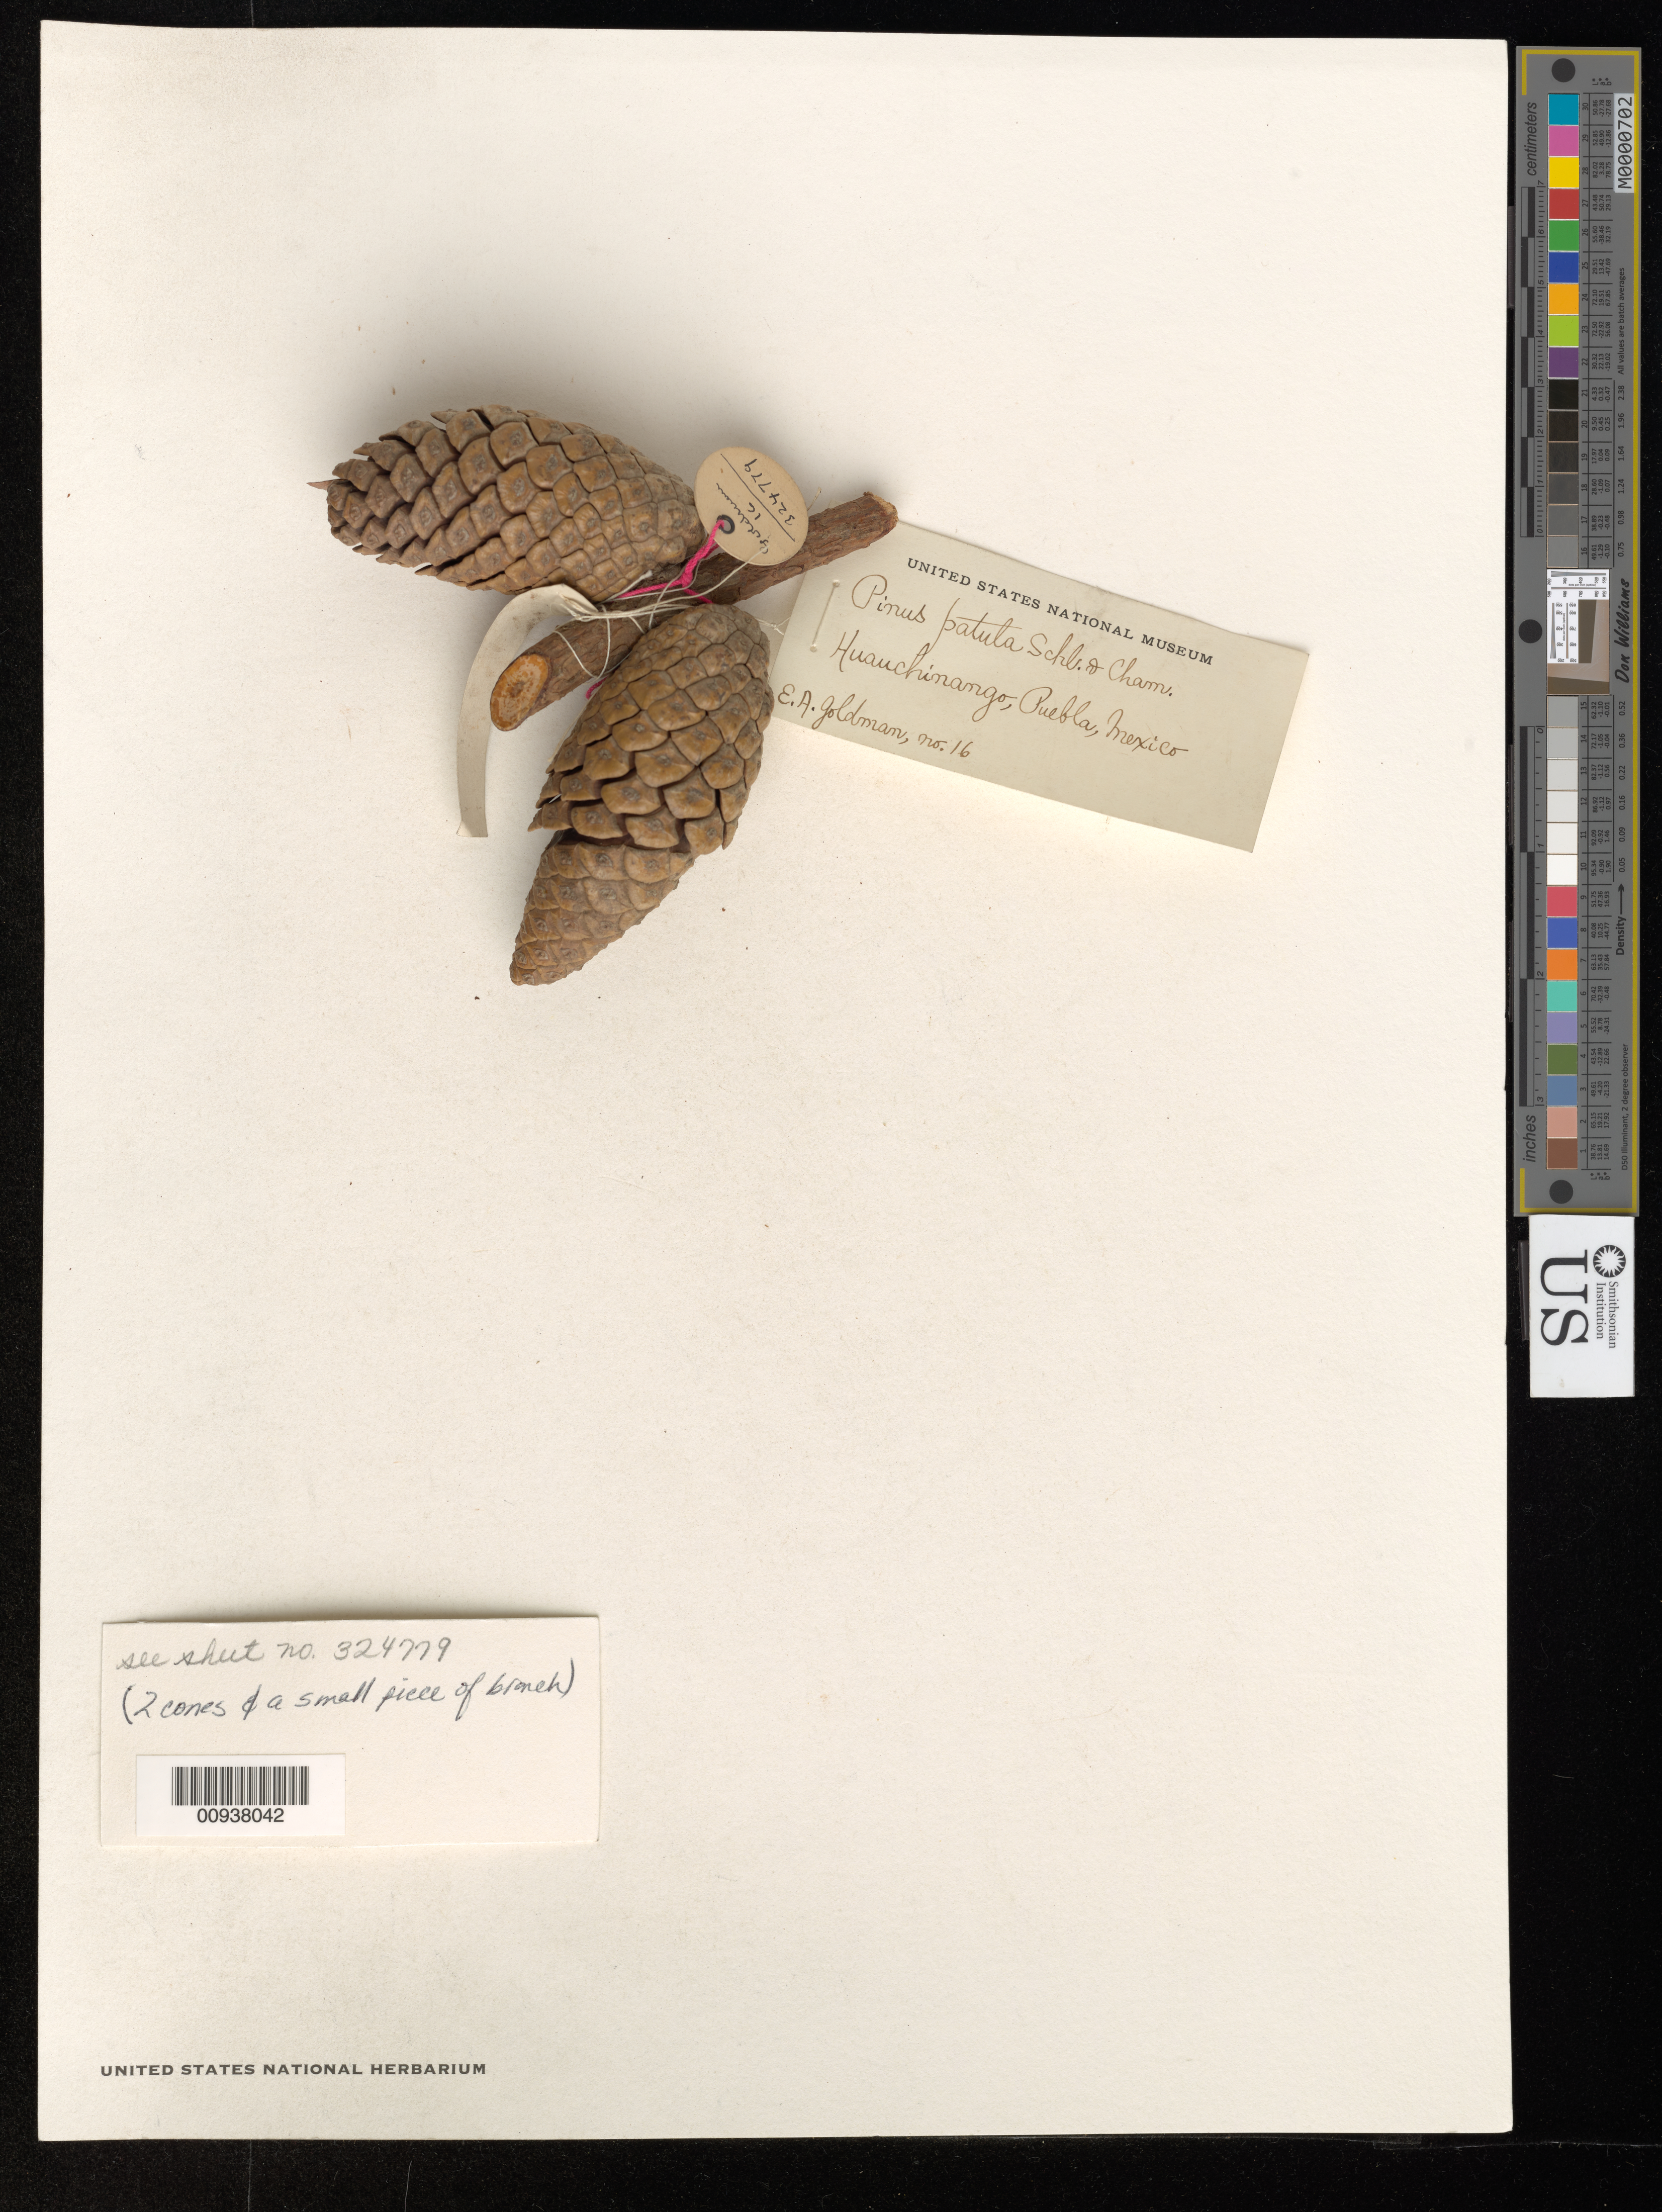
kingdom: Plantae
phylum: Tracheophyta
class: Pinopsida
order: Pinales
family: Pinaceae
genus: Pinus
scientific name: Pinus patula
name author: Schltdl. & Cham.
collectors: E. A. Goldman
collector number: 16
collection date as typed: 08 Jan 1898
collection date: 1898-01-08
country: Mexico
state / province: Puebla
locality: Huachinango.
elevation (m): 1524